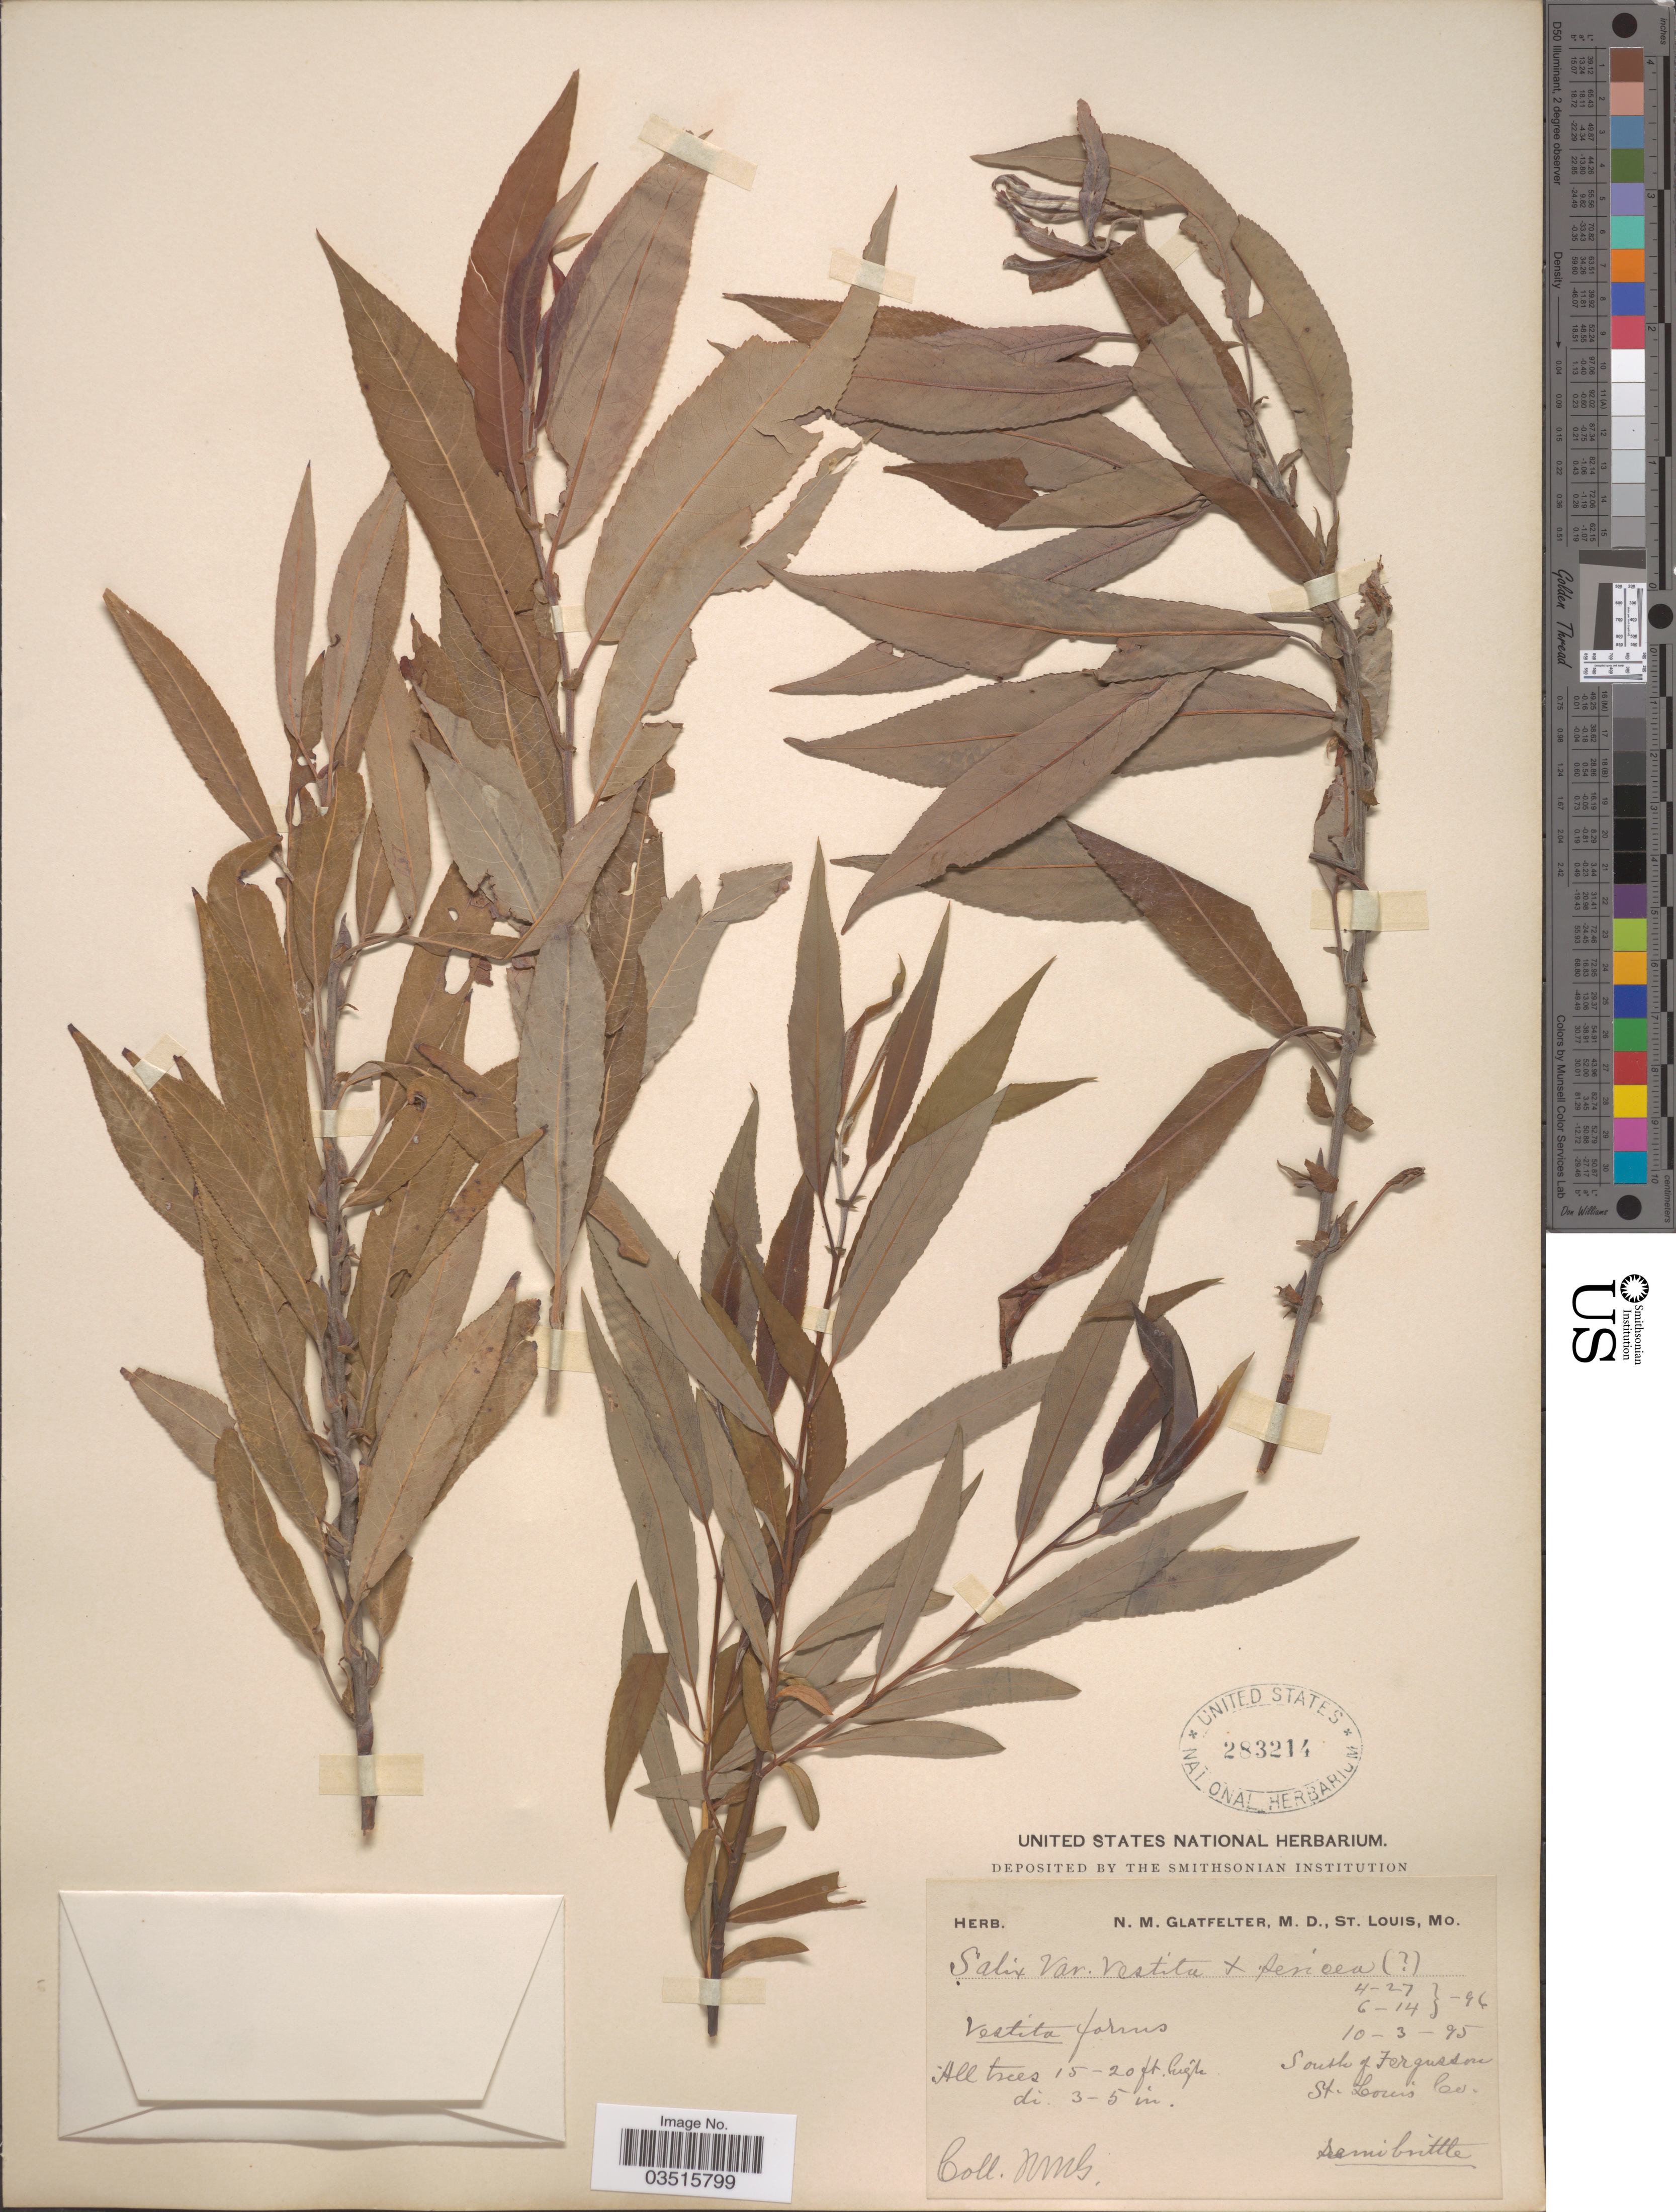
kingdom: Plantae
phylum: Tracheophyta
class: Magnoliopsida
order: Malpighiales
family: Salicaceae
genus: Salix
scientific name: Salix missouriensis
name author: Bebb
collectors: N. M. Glatfelter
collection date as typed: Transcribed d/m/y: 3/10/95 to 14/6/96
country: United States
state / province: Missouri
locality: South of Fergusson. St. Louis Co.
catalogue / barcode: US 283214